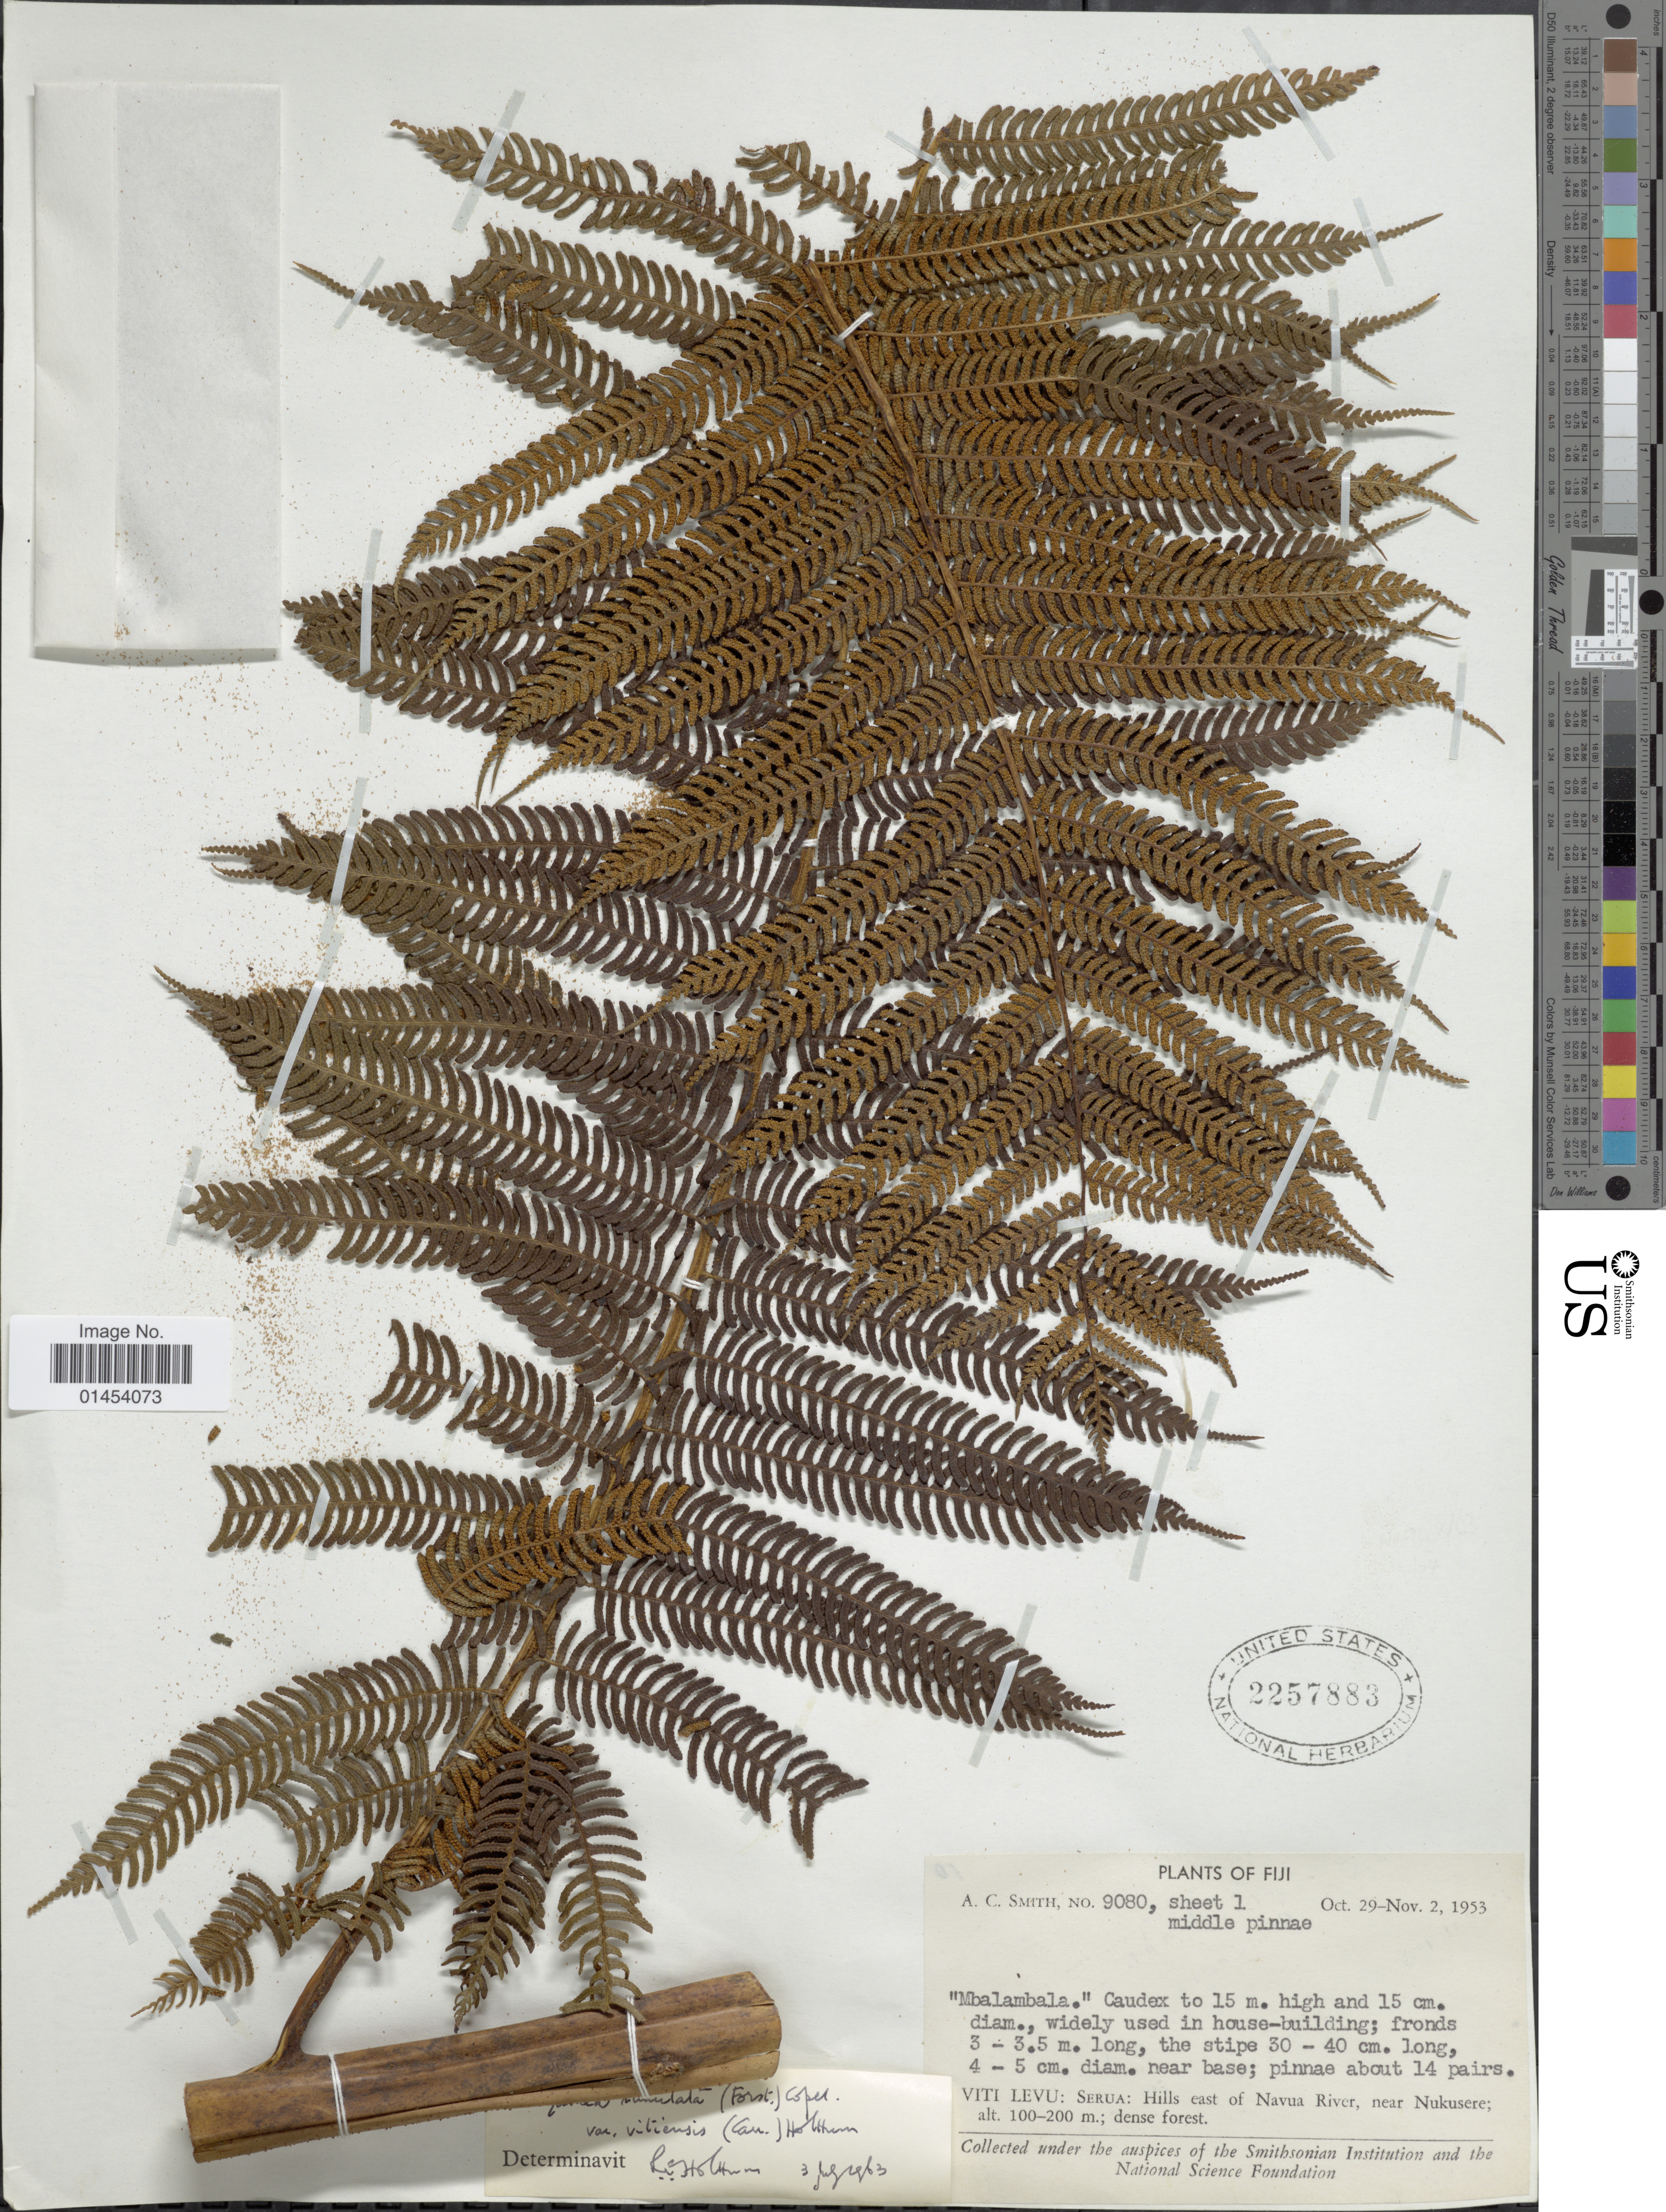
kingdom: Plantae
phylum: Tracheophyta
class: Polypodiopsida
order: Cyatheales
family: Cyatheaceae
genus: Cyathea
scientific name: Cyathea lunulata var. vitiensis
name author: (Carruth.)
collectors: A. C. Smith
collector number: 9080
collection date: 1953-10-29/1953-11-02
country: Fiji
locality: Viti Levu: Serua: Hills east of Navua River, near Nukusere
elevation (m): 100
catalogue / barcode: US 2257883